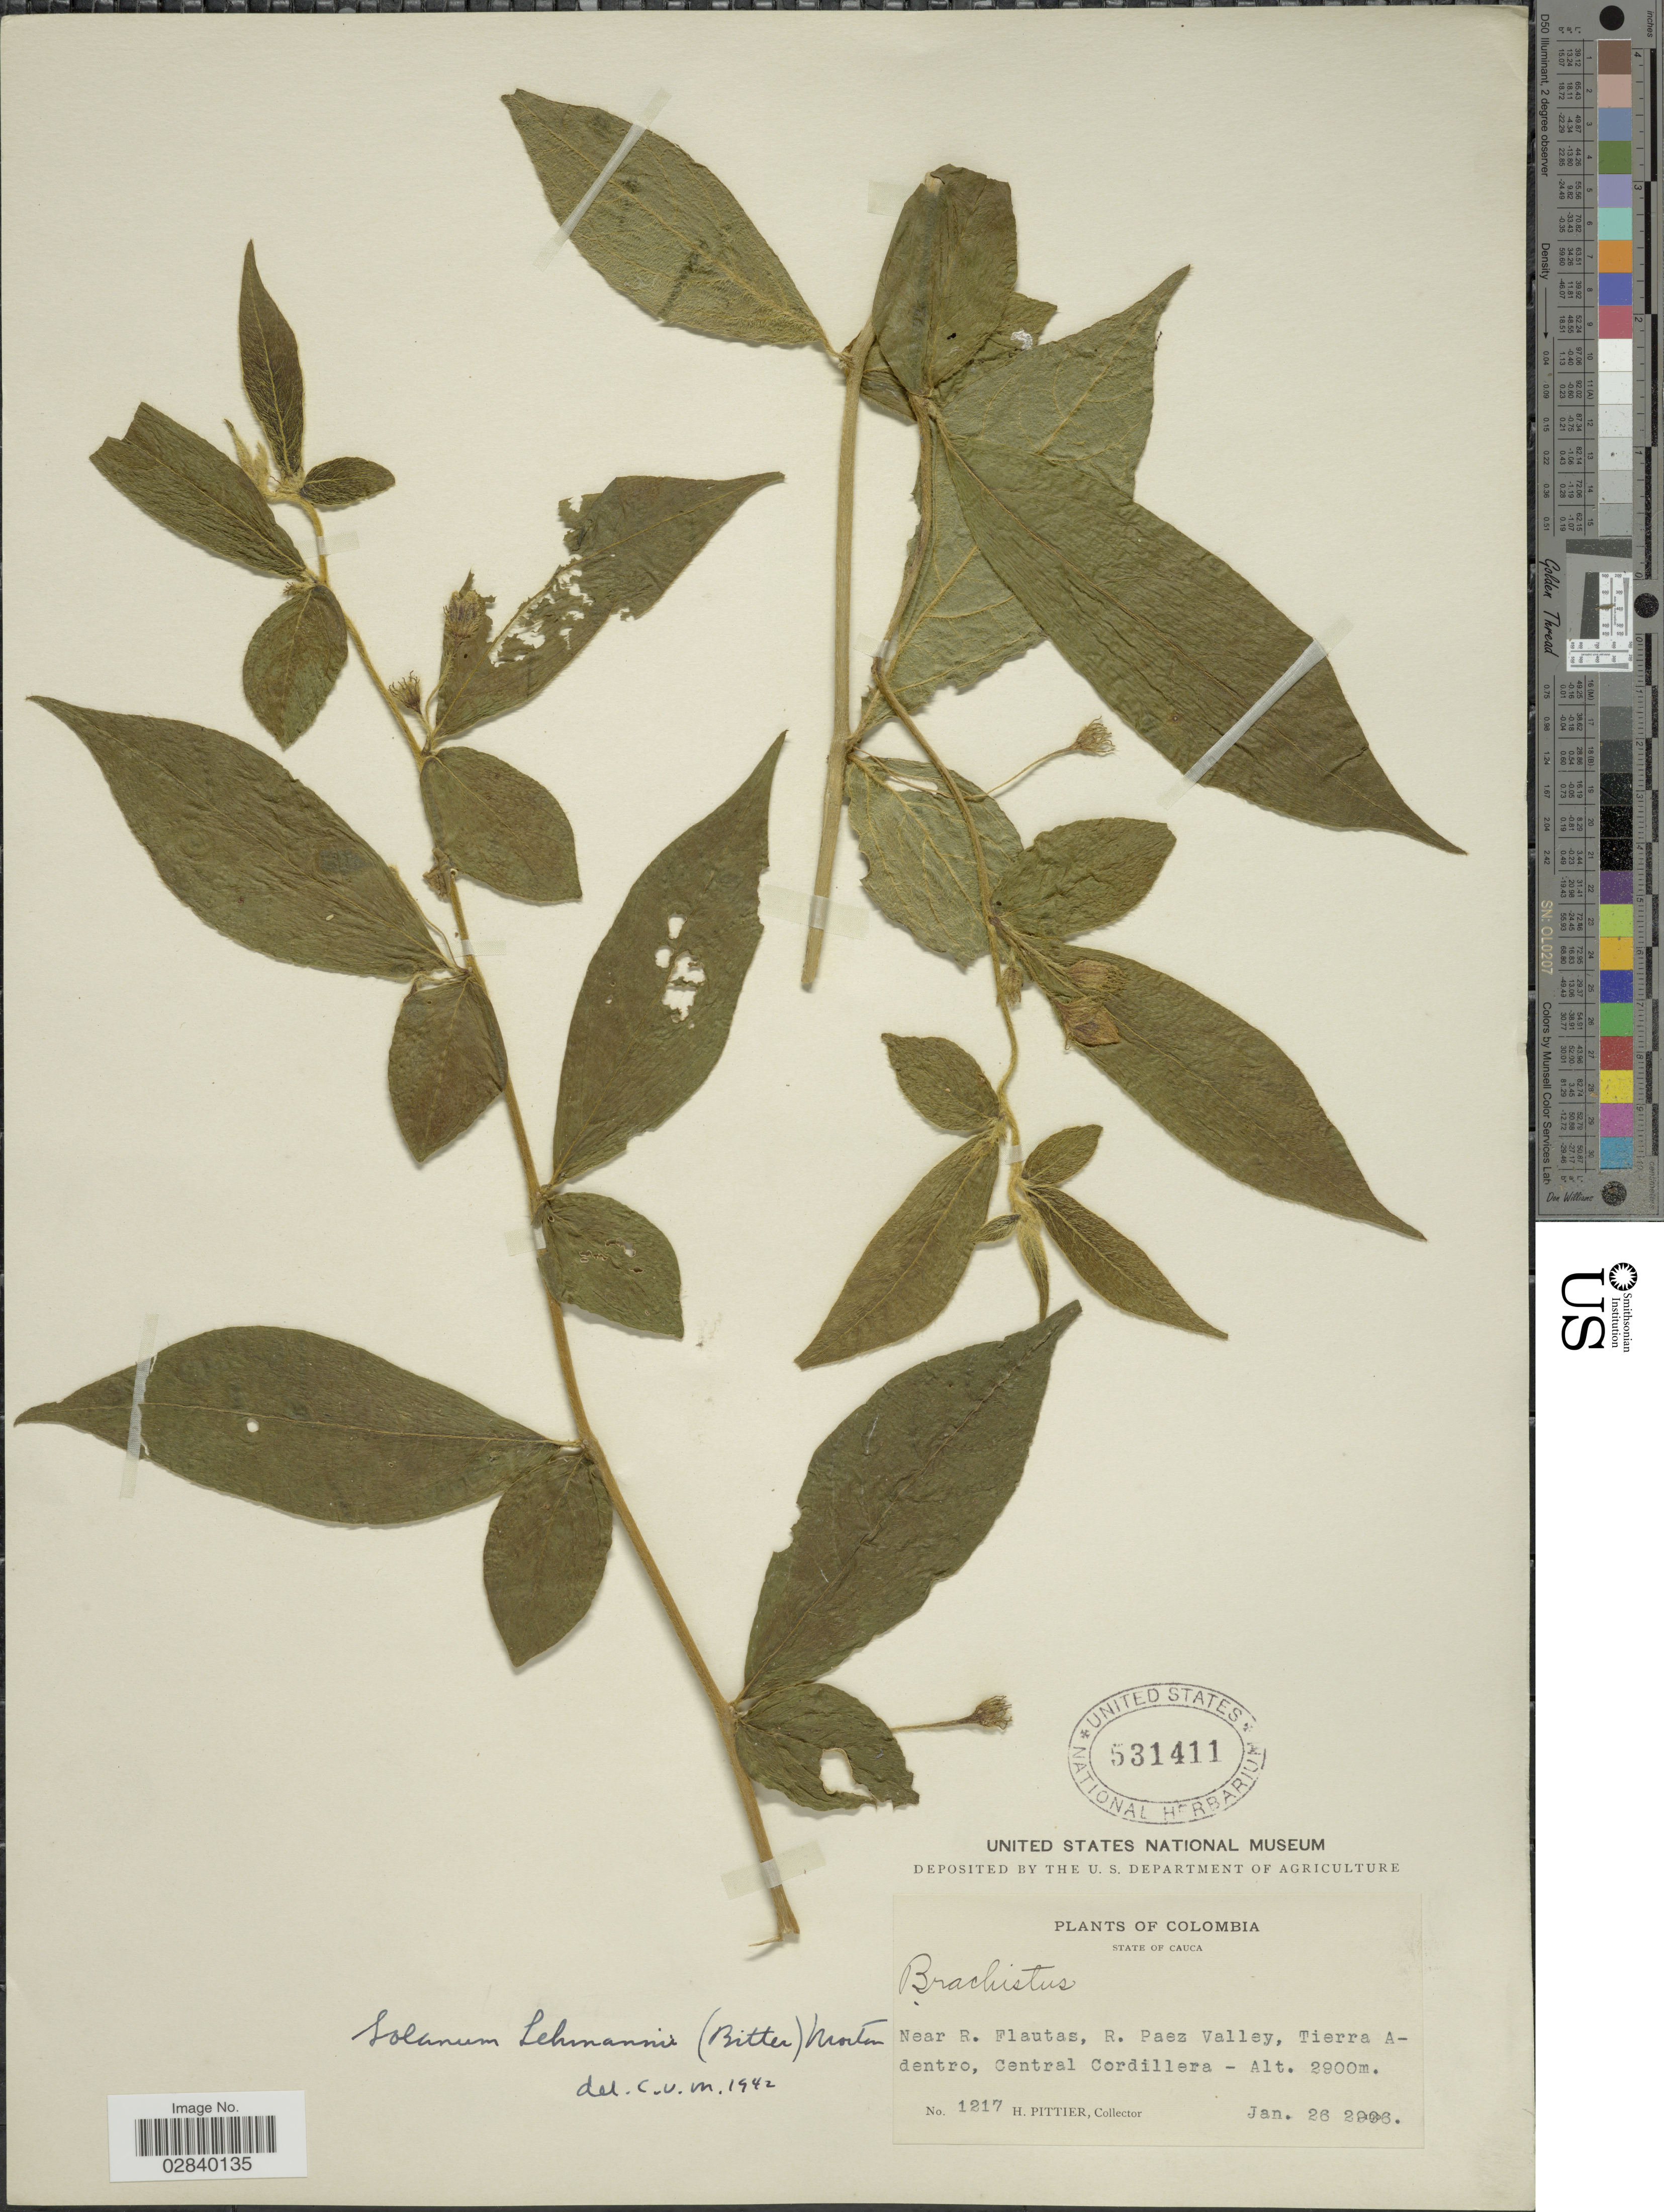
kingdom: Plantae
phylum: Tracheophyta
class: Magnoliopsida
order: Solanales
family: Solanaceae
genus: Lycianthes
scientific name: Lycianthes acutifolia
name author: (Ruiz & Pav.) Bitter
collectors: H. F. Pittier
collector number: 1217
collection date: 2006-01-26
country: Colombia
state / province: Cauca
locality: Near R. Flautas, R. Paez Valley, Tierra Adentro, Central Cordillera.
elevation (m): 2900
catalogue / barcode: US 531411